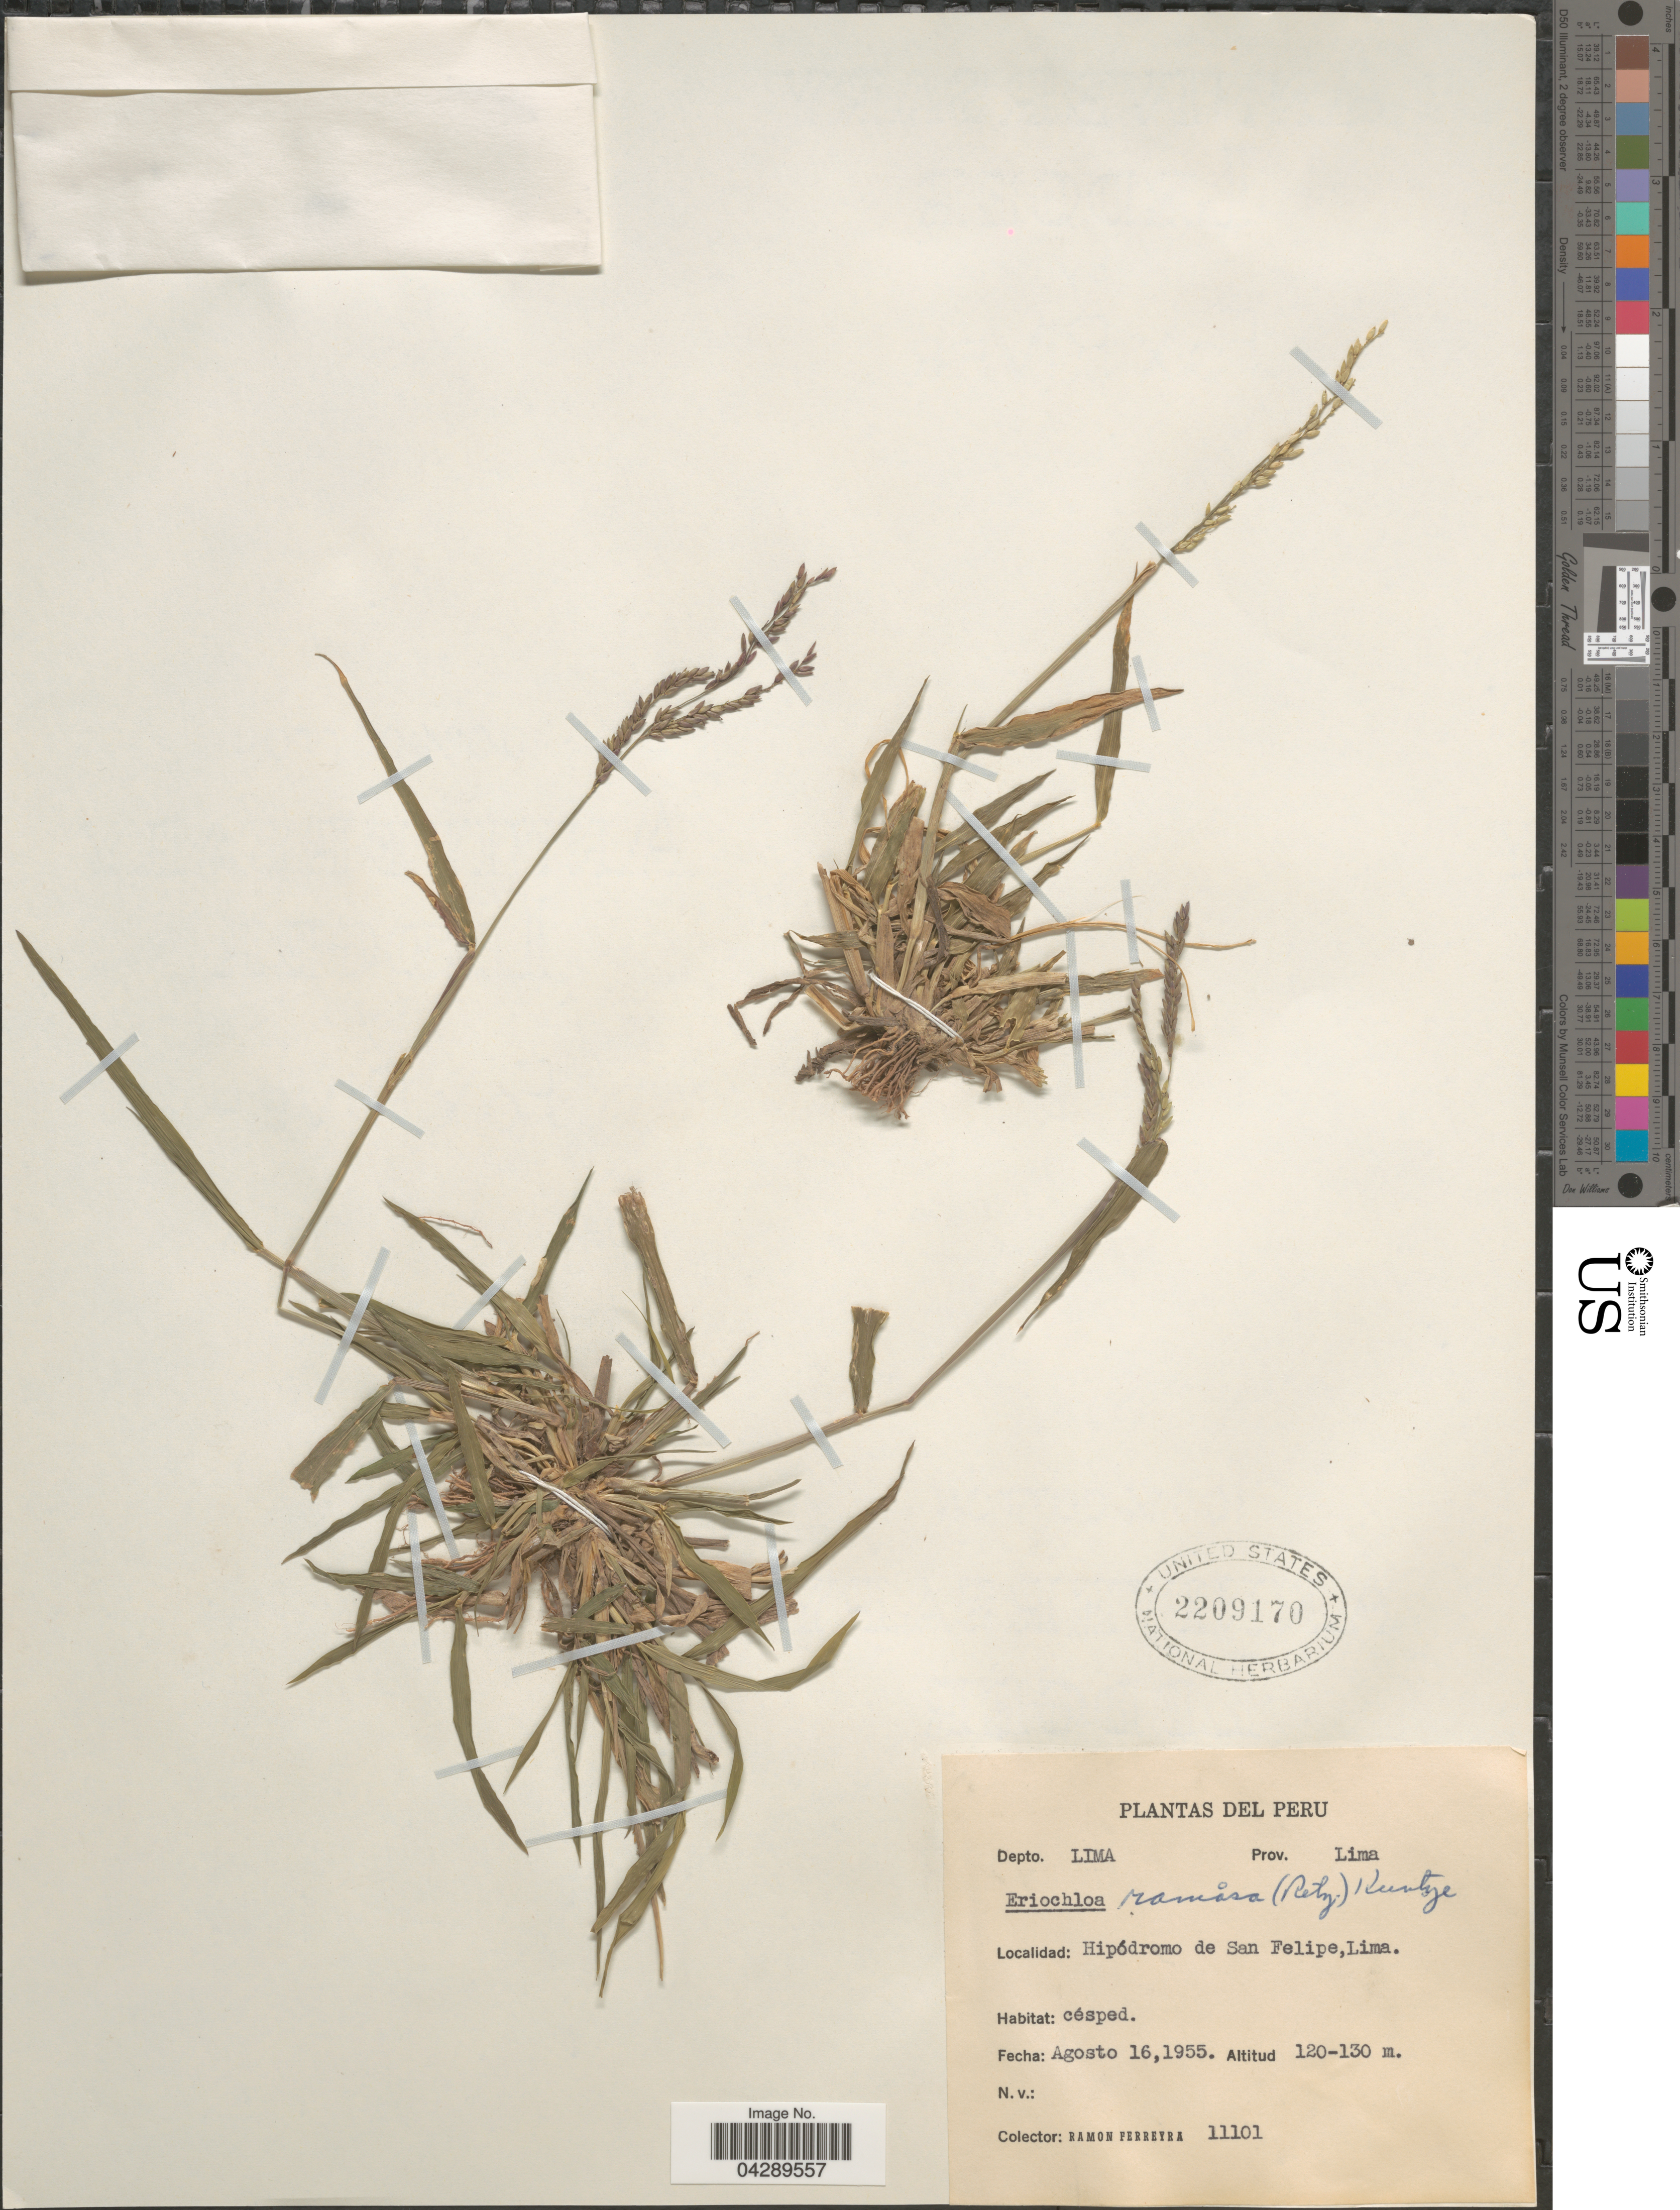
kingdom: Plantae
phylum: Tracheophyta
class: Liliopsida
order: Poales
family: Poaceae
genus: Eriochloa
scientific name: Eriochloa punctata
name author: (L.) Desv. ex Ham.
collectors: R. A. Ferreyra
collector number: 11101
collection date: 1955-08-16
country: Peru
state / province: Lima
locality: Depto. Lima. Hipódromo de San Felipe.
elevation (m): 120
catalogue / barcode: US 2209170